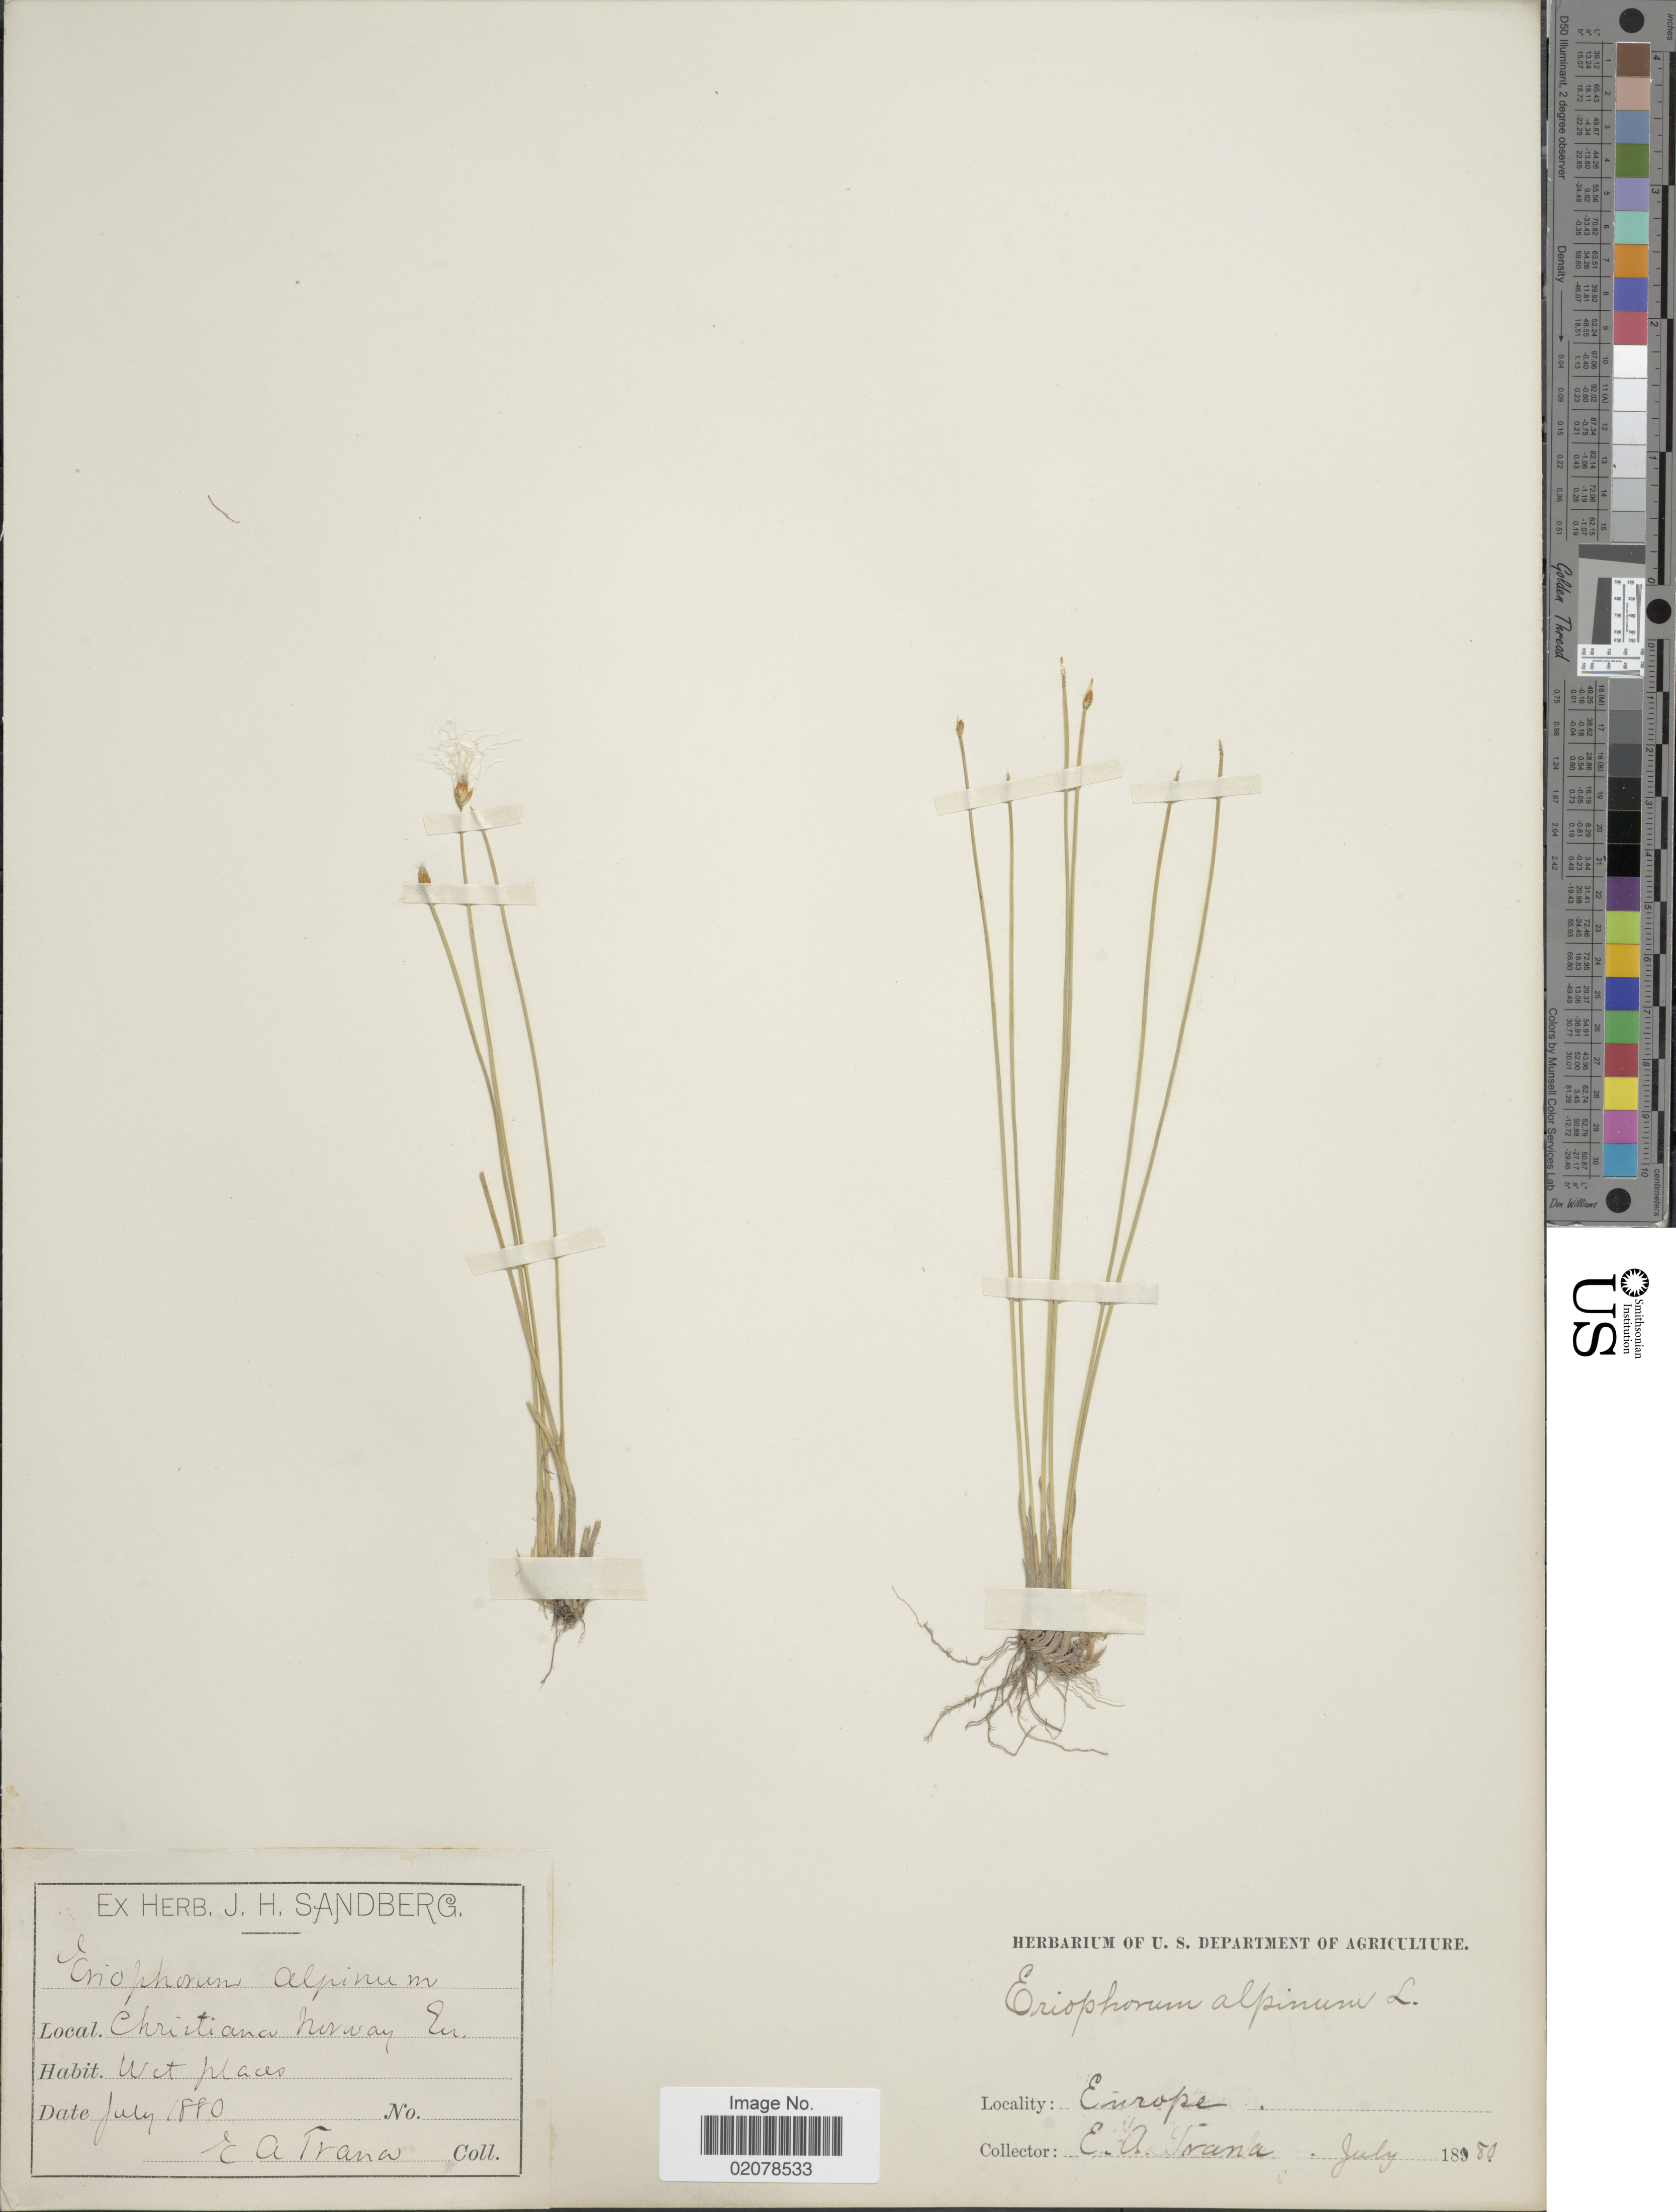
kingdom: Plantae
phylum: Tracheophyta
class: Liliopsida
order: Poales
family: Cyperaceae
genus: Trichophorum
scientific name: Trichophorum alpinum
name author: (L.) Pers.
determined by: Strong, M. T., (US), Smithsonian Institution - National Museum of Natural History (UNITED STATES)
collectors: E. A. Trana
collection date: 1880-07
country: Norway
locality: Christiana